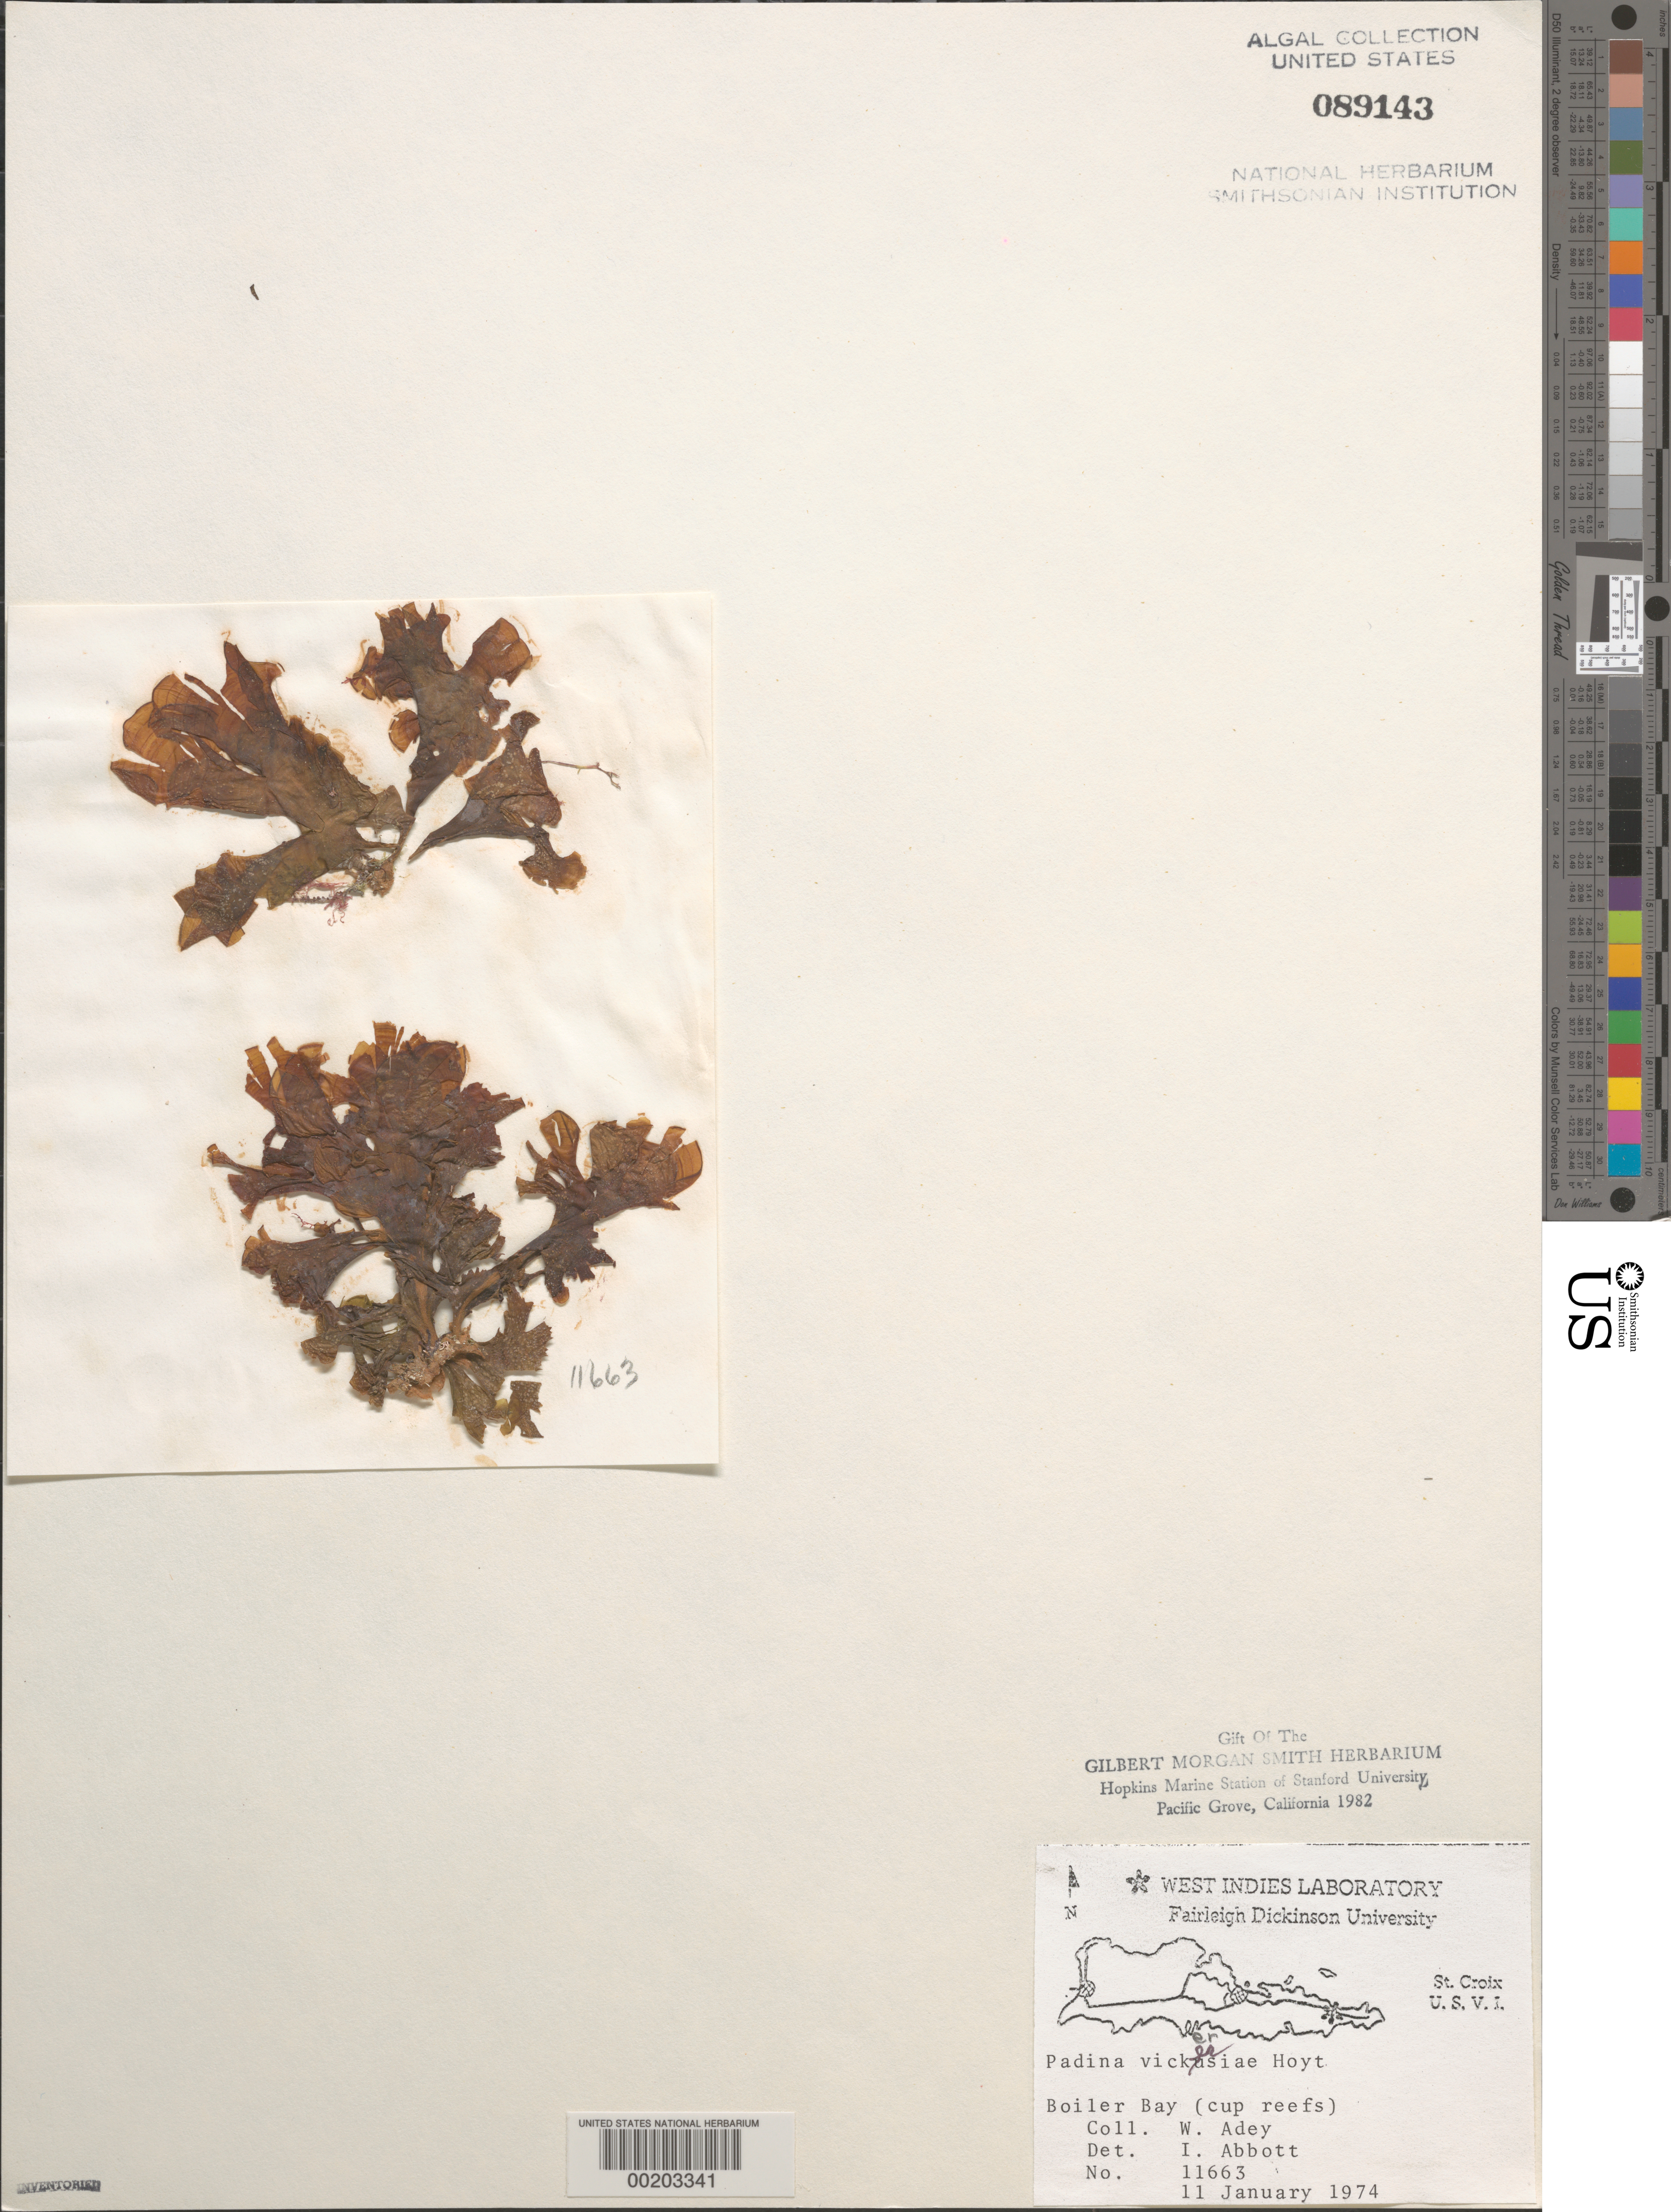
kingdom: Chromista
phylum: Ochrophyta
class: Phaeophyceae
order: Dictyotales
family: Dictyotaceae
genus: Padina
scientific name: Padina gymnospora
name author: (Kütz.) O.G. Sond.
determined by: Algae name updating Project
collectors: W. H. Adey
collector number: IAA 11663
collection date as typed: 11 Jan 1974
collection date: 1974-01-11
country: U.S. Virgin Islands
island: St. Croix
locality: Boiler Bay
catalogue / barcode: US 89143